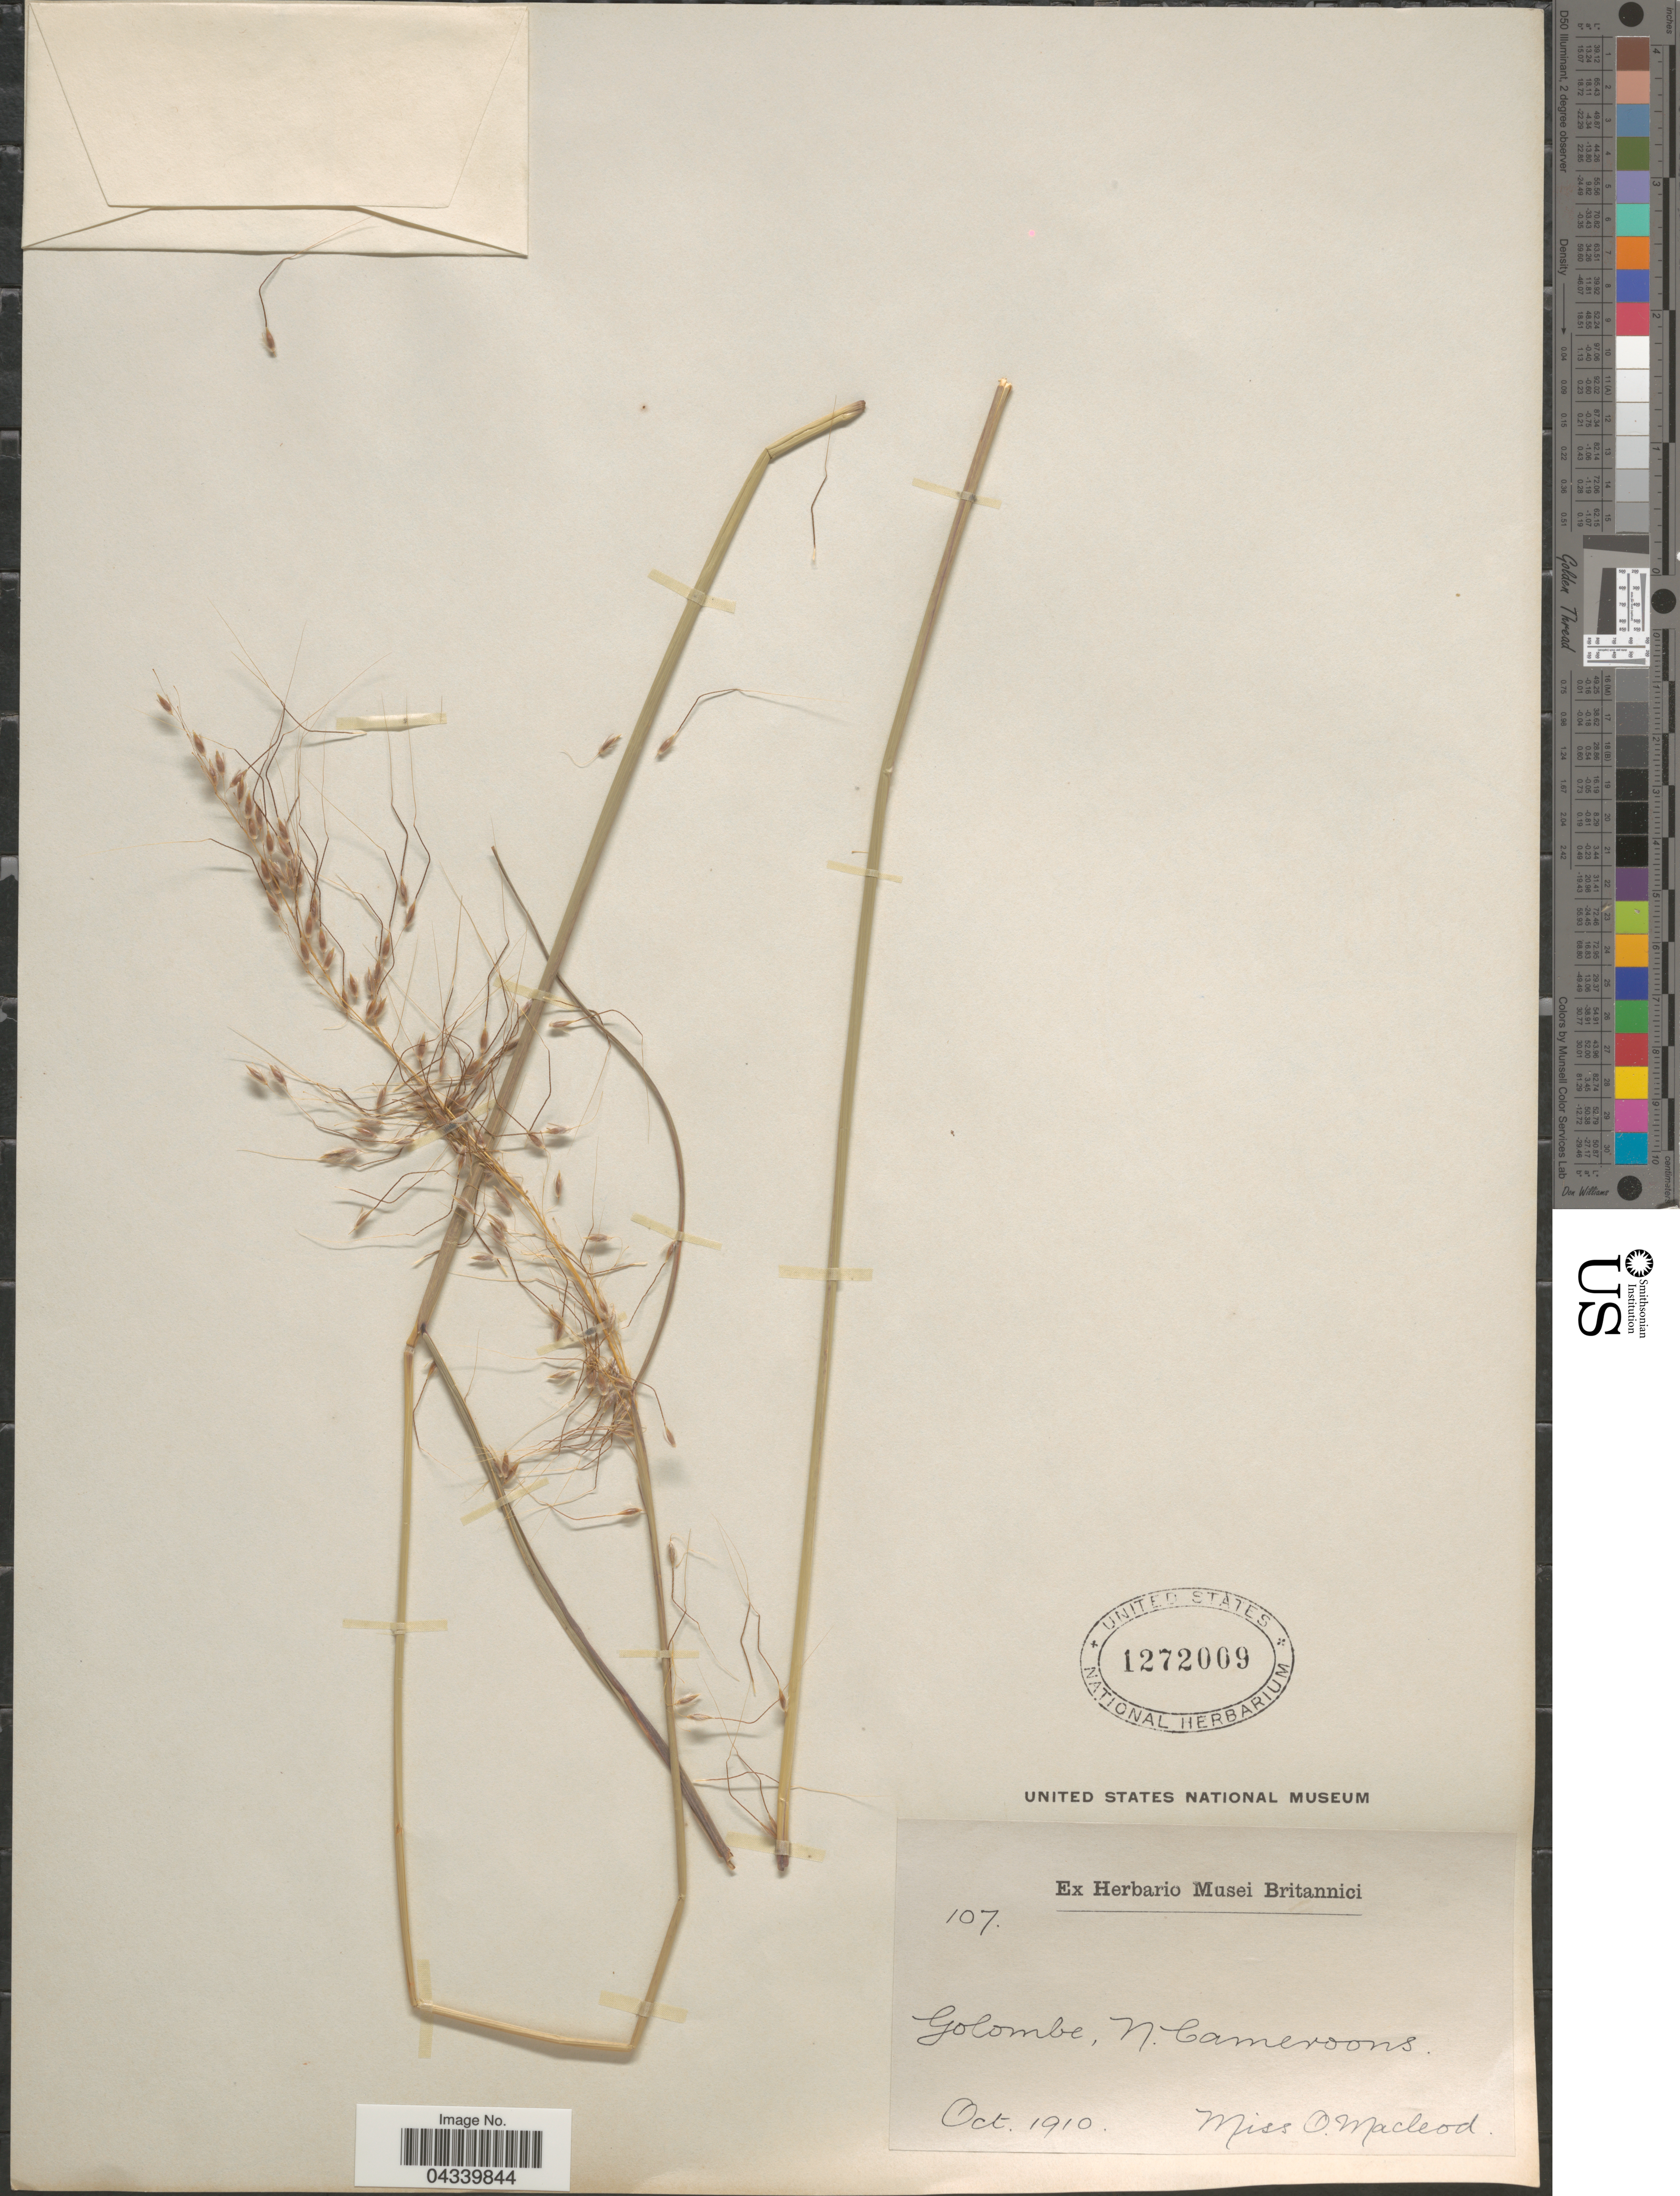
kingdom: Plantae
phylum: Tracheophyta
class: Liliopsida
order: Poales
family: Poaceae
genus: Sorghastrum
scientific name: Sorghastrum bipennatum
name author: (Hack.) Pilg.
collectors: O. Macleod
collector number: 107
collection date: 1910-10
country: Cameroon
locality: Golombe, N. Cameroons.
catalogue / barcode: US 1272009